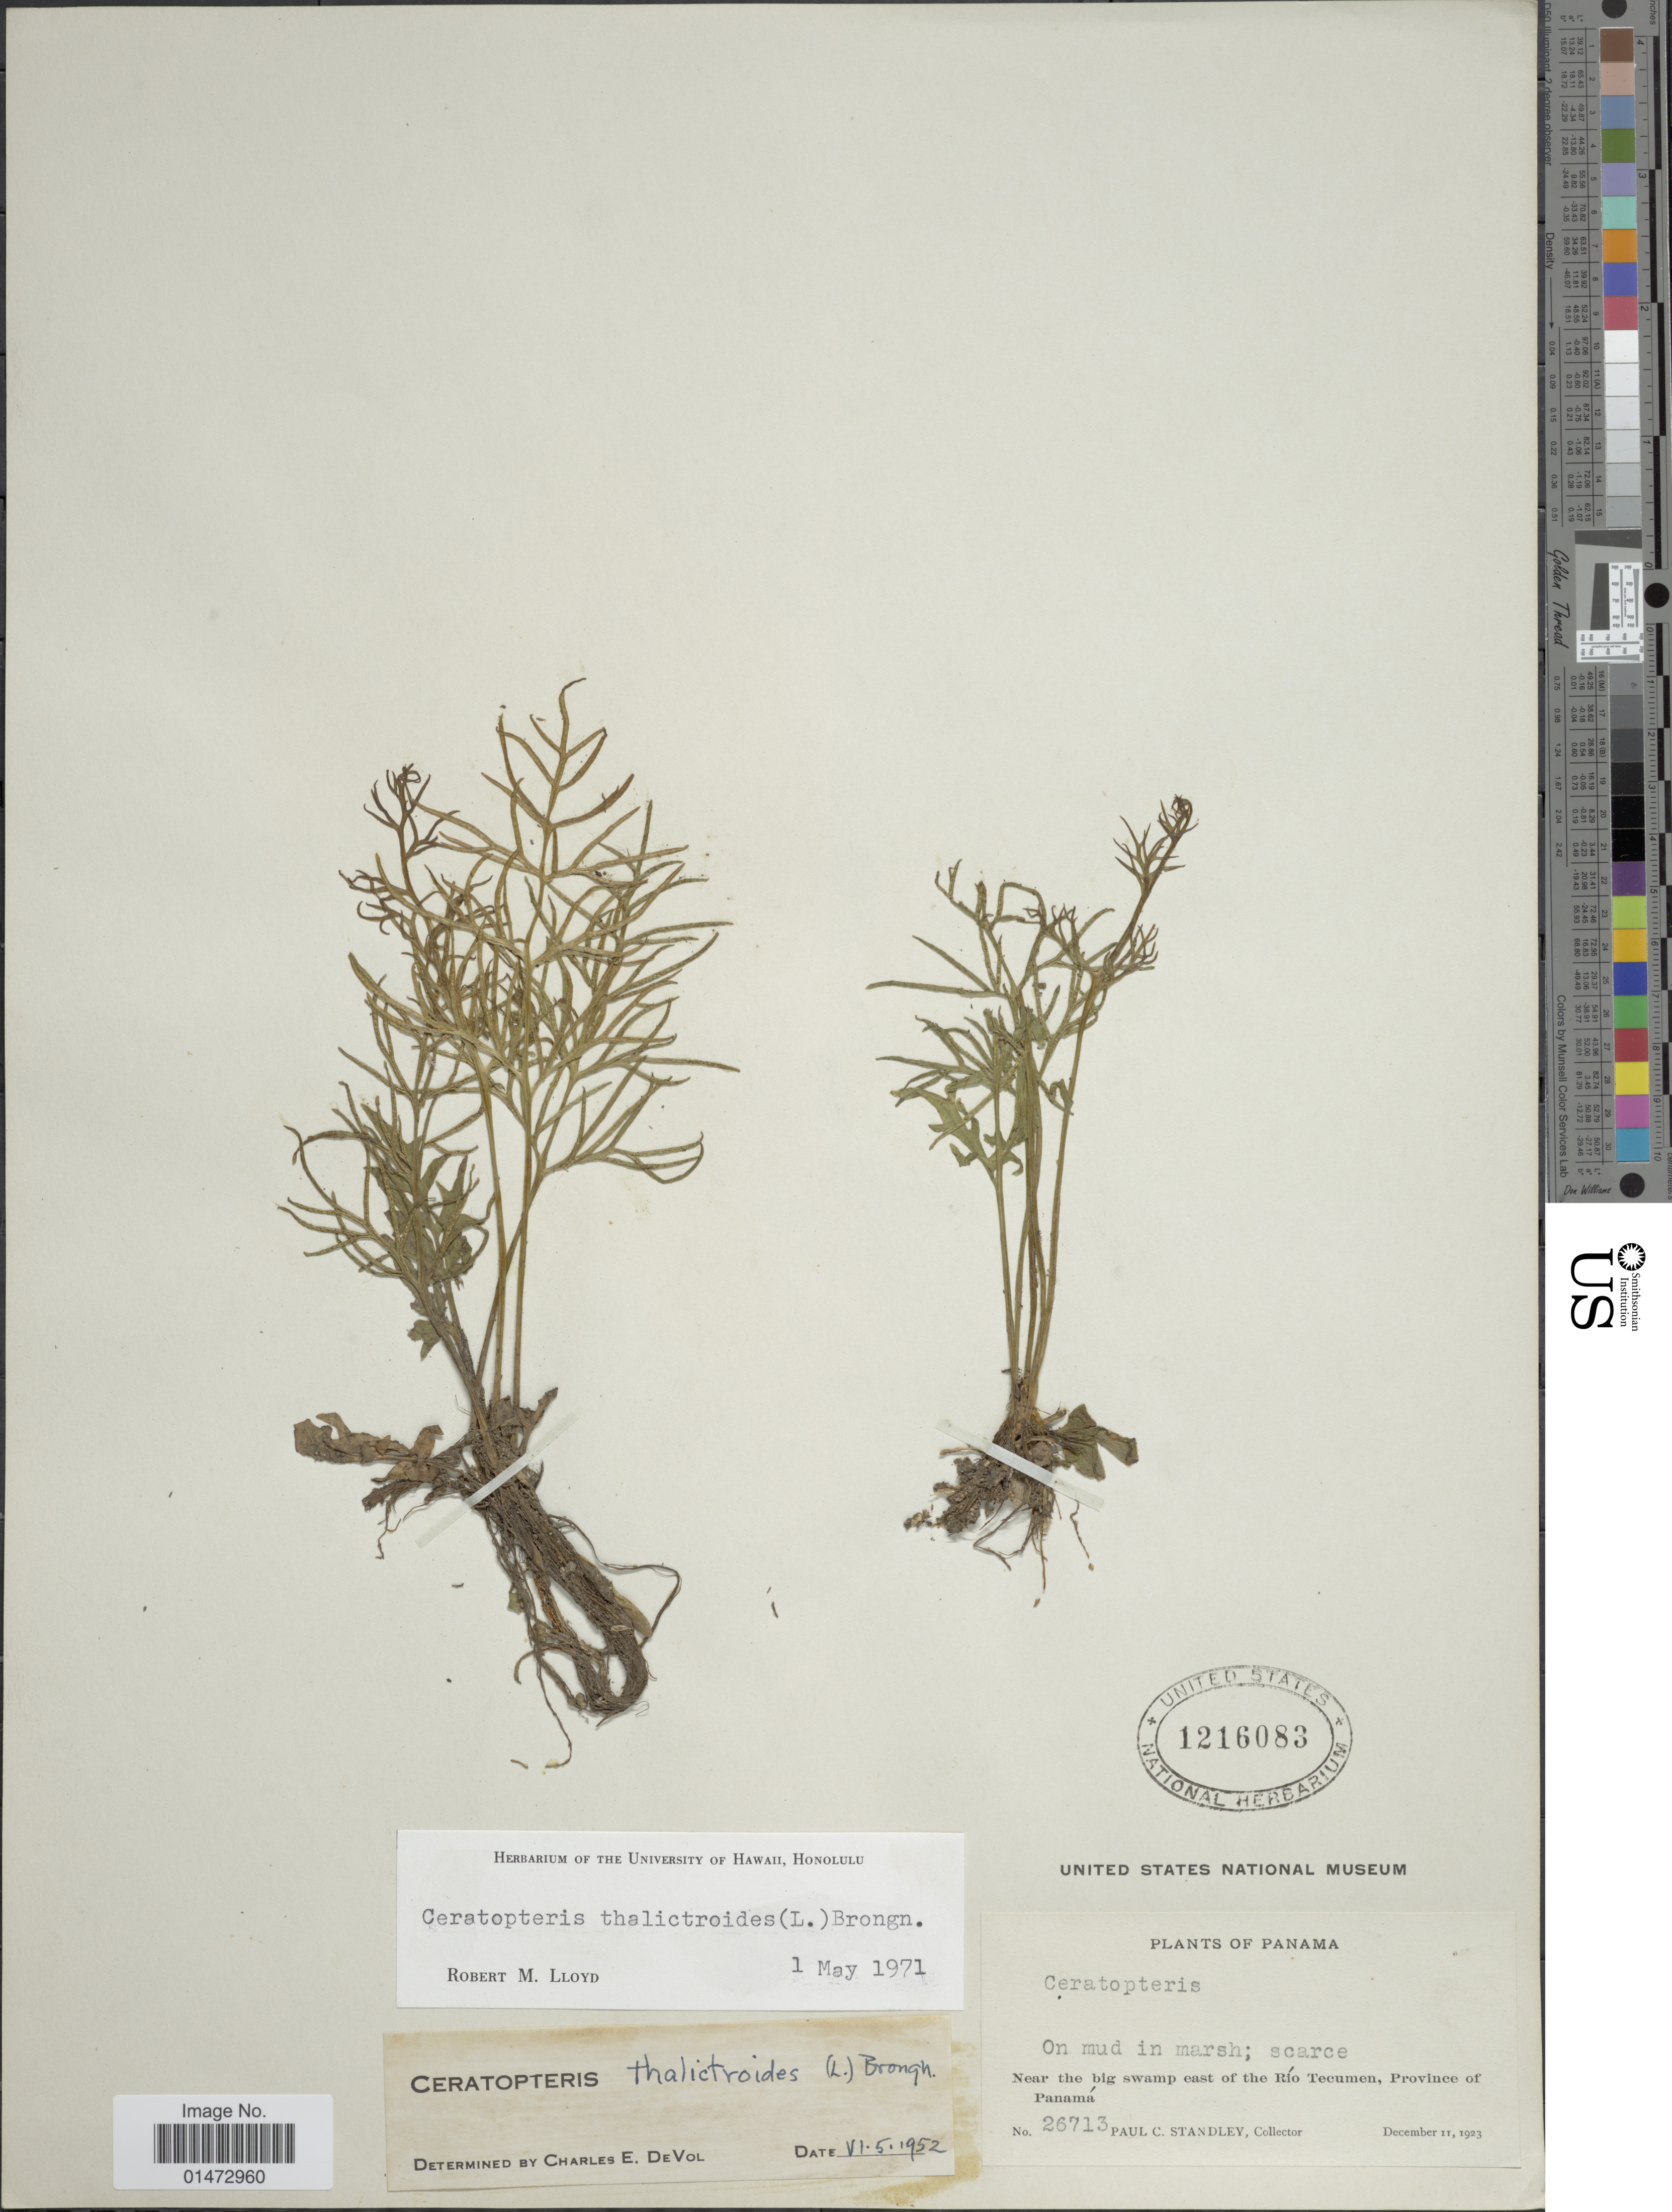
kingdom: Plantae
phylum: Tracheophyta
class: Polypodiopsida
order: Polypodiales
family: Pteridaceae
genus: Ceratopteris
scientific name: Ceratopteris thalictroides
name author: (L.) Brongn.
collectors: P. C. Standley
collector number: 26713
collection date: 1923-12-11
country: Panama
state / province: Panamá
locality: Near the big swamp east of the Río Tecumen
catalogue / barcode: US 1216083